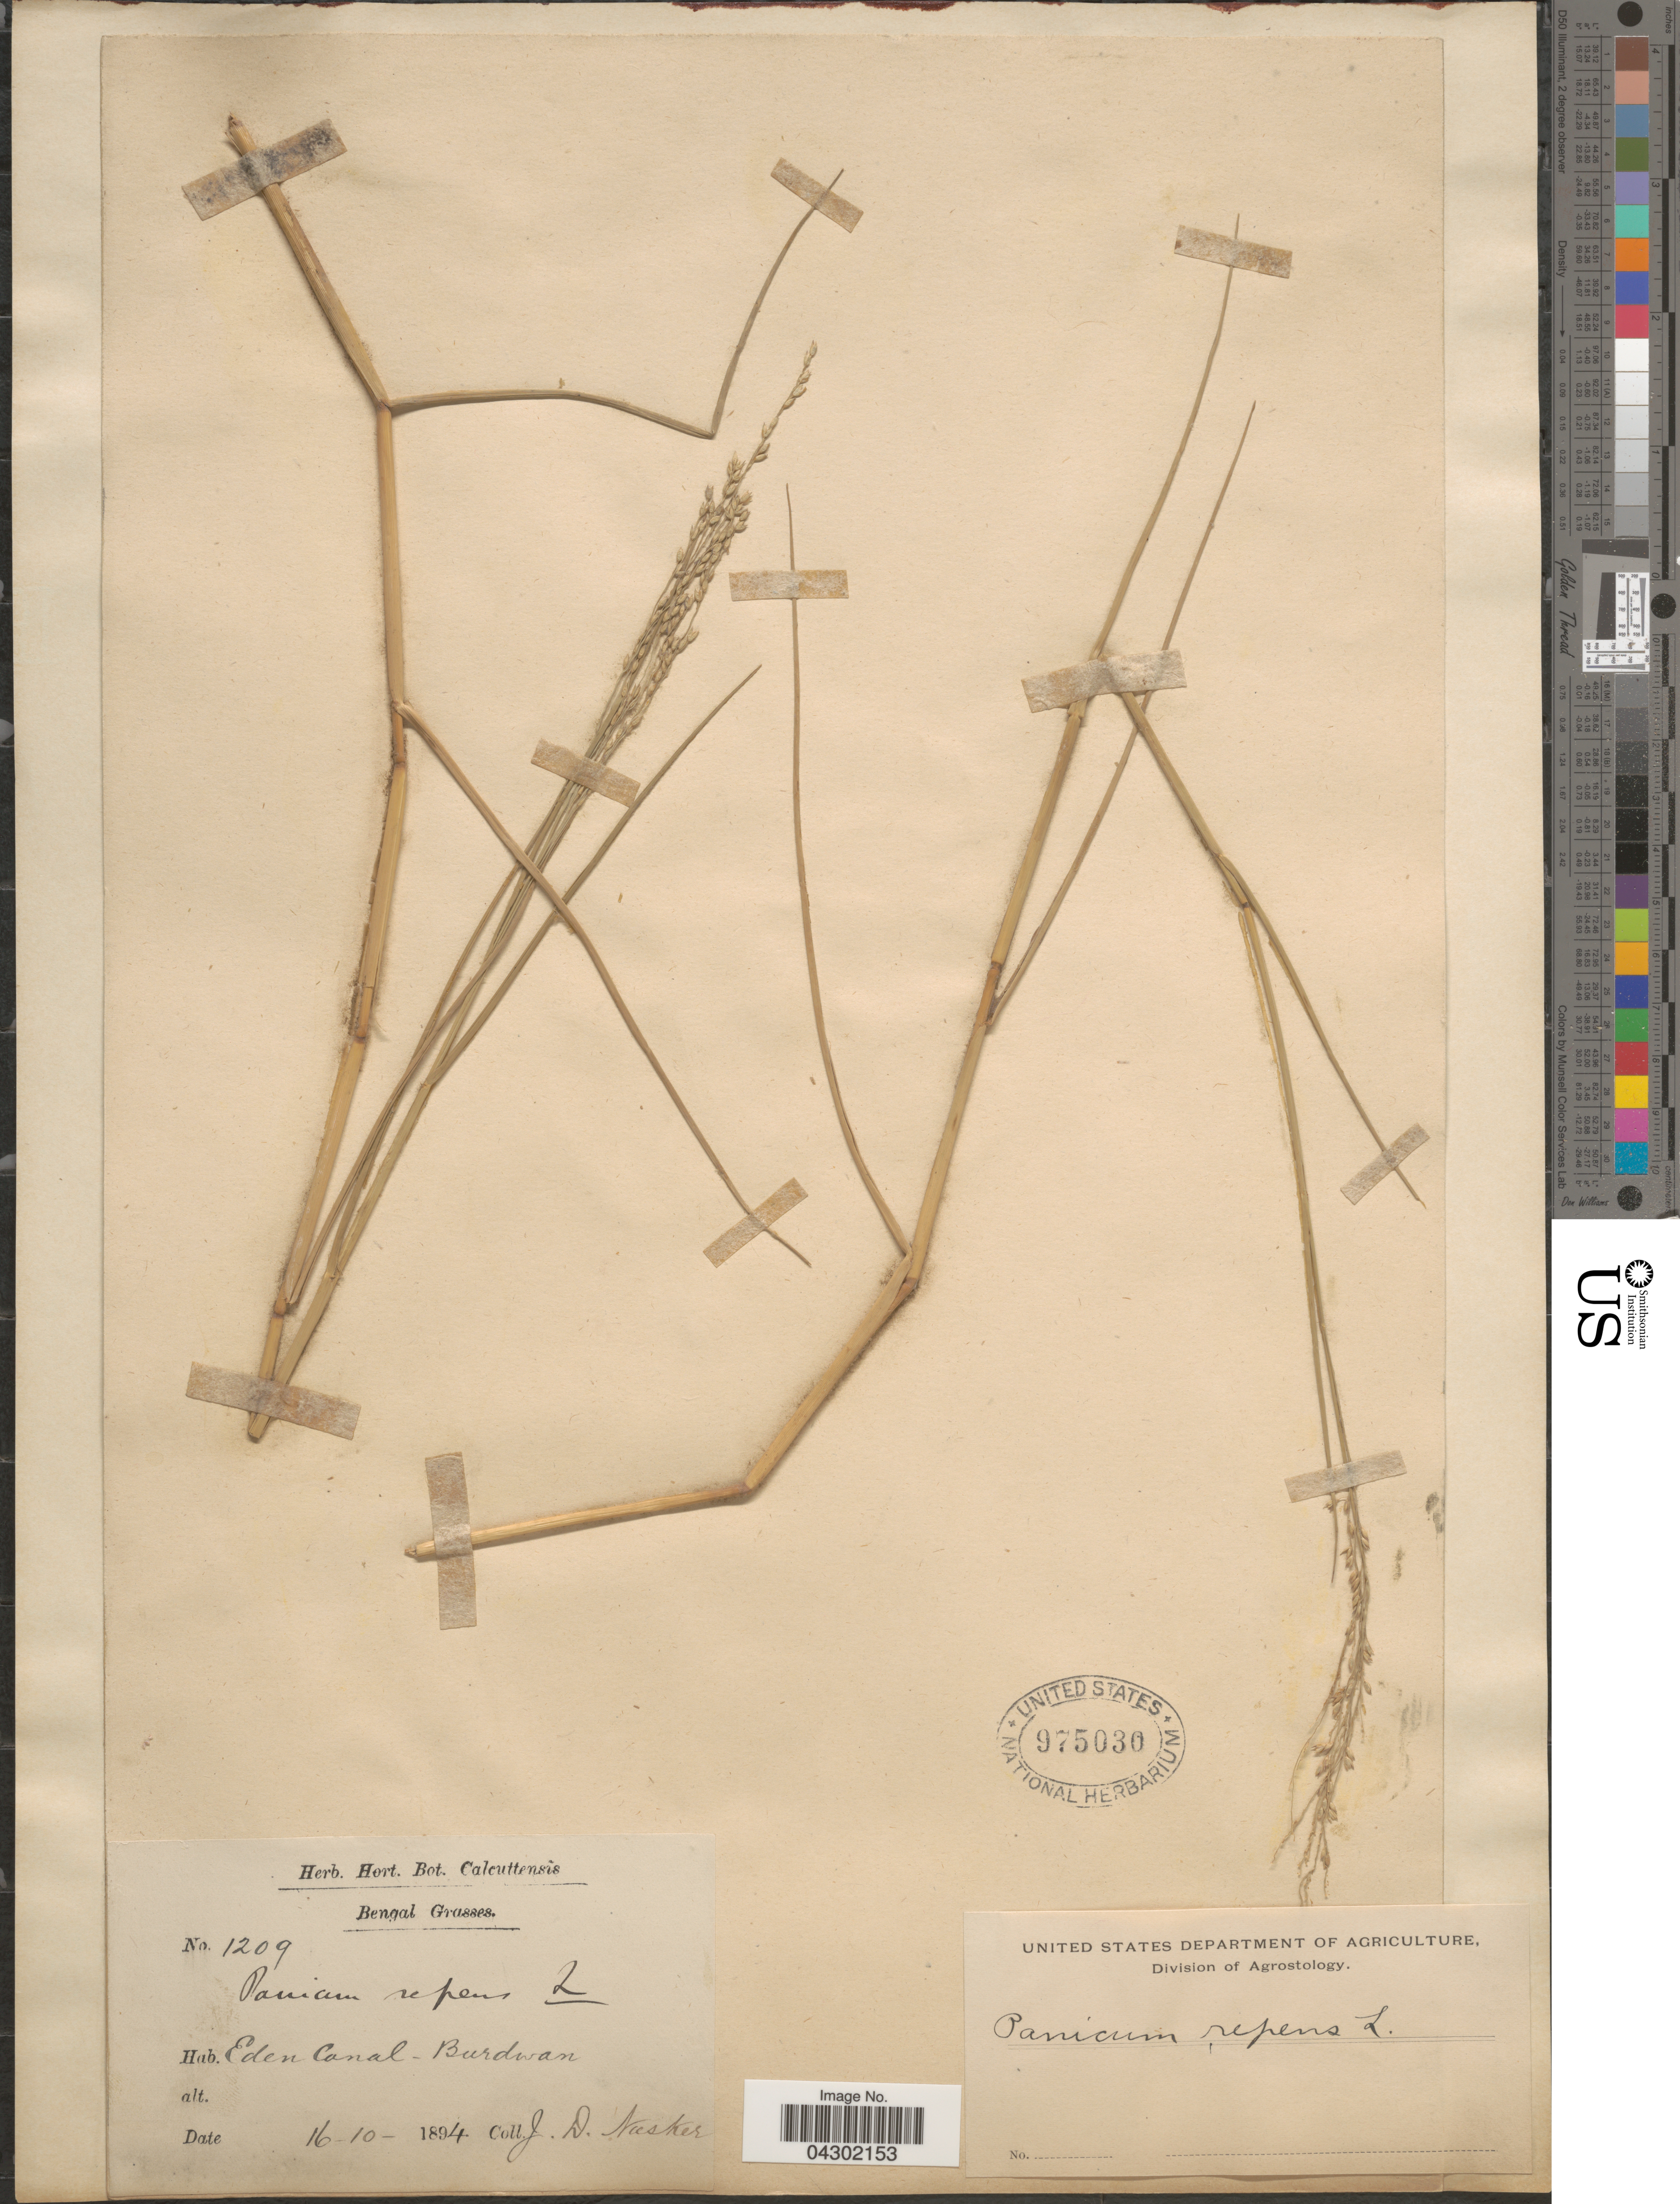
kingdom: Plantae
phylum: Tracheophyta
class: Liliopsida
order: Poales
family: Poaceae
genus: Panicum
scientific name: Panicum repens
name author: L.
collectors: J. D. Nusker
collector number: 1209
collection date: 1894-10-16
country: India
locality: Bengal. Eden Canal-Burdwan.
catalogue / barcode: US 975030